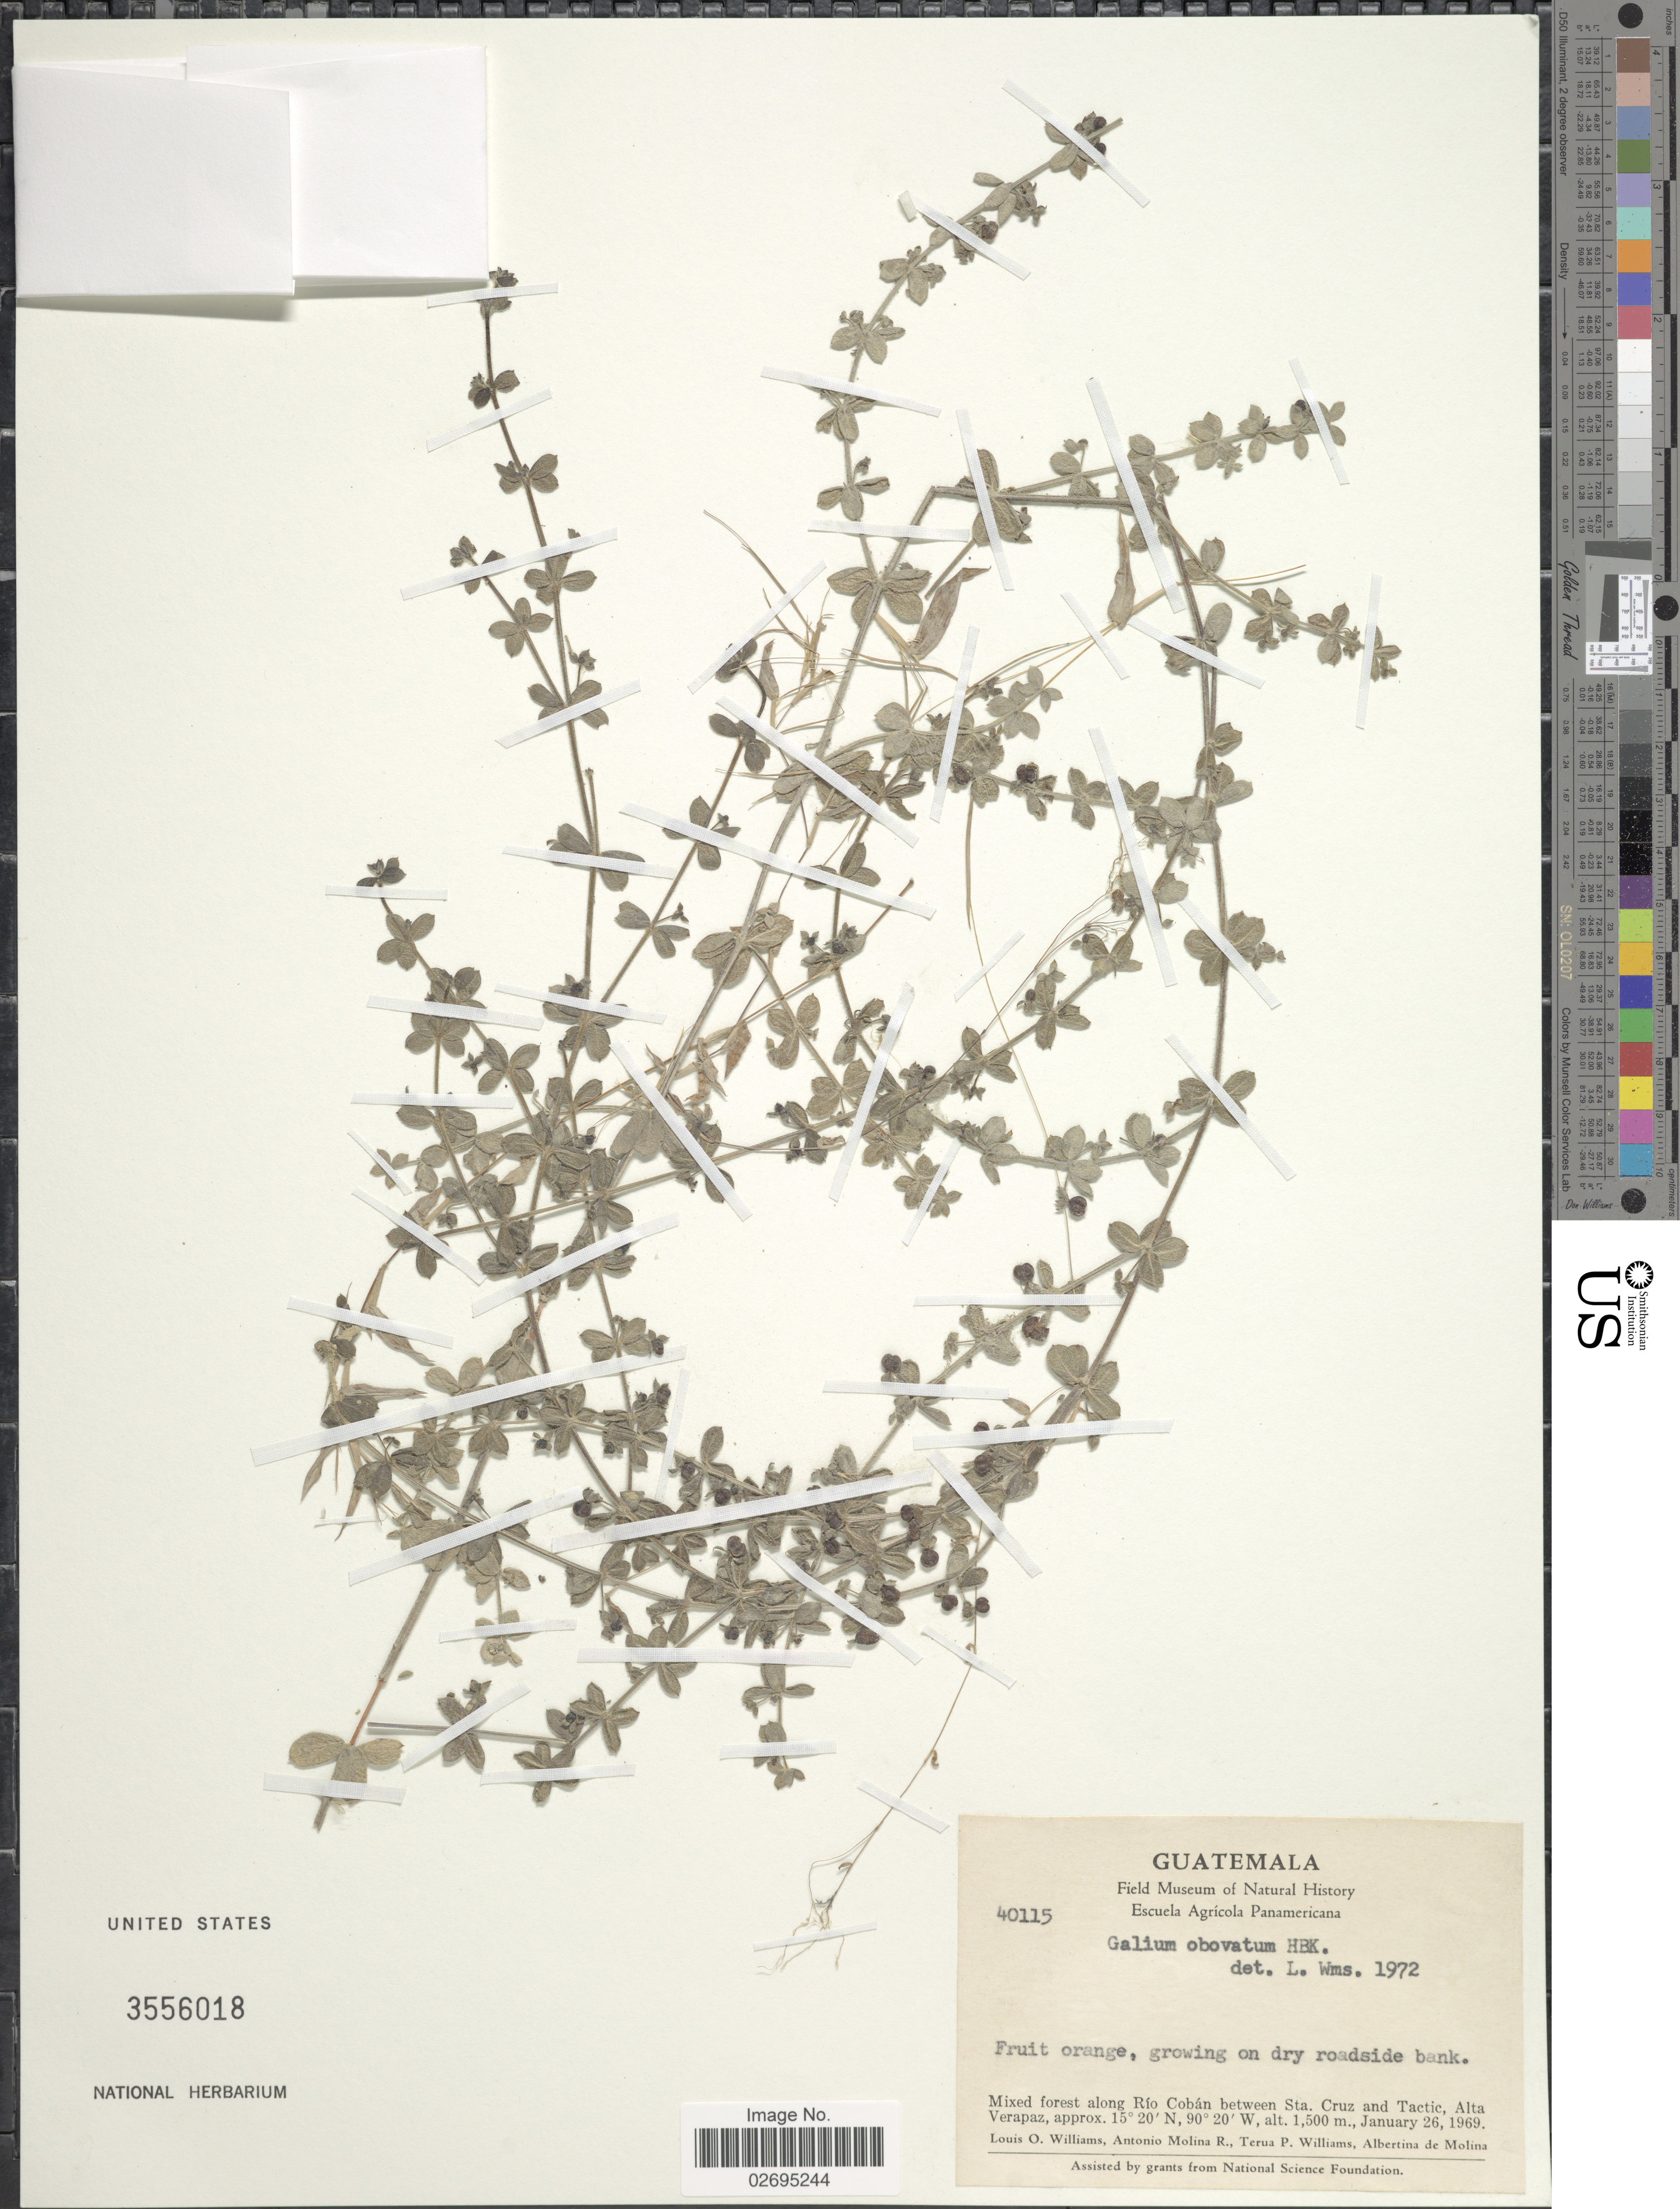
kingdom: Plantae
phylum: Tracheophyta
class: Magnoliopsida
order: Gentianales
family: Rubiaceae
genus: Galium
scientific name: Galium obovatum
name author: Kunth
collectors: L. O. Williams, A. Molina R., T. P. Williams & A. R. Molina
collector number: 40115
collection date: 1969-01-26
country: Guatemala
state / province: Alta Verapaz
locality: Mixed forest along Rio Coban between Sta. Cruz and Tactic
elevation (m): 1500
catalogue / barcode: US 3556018